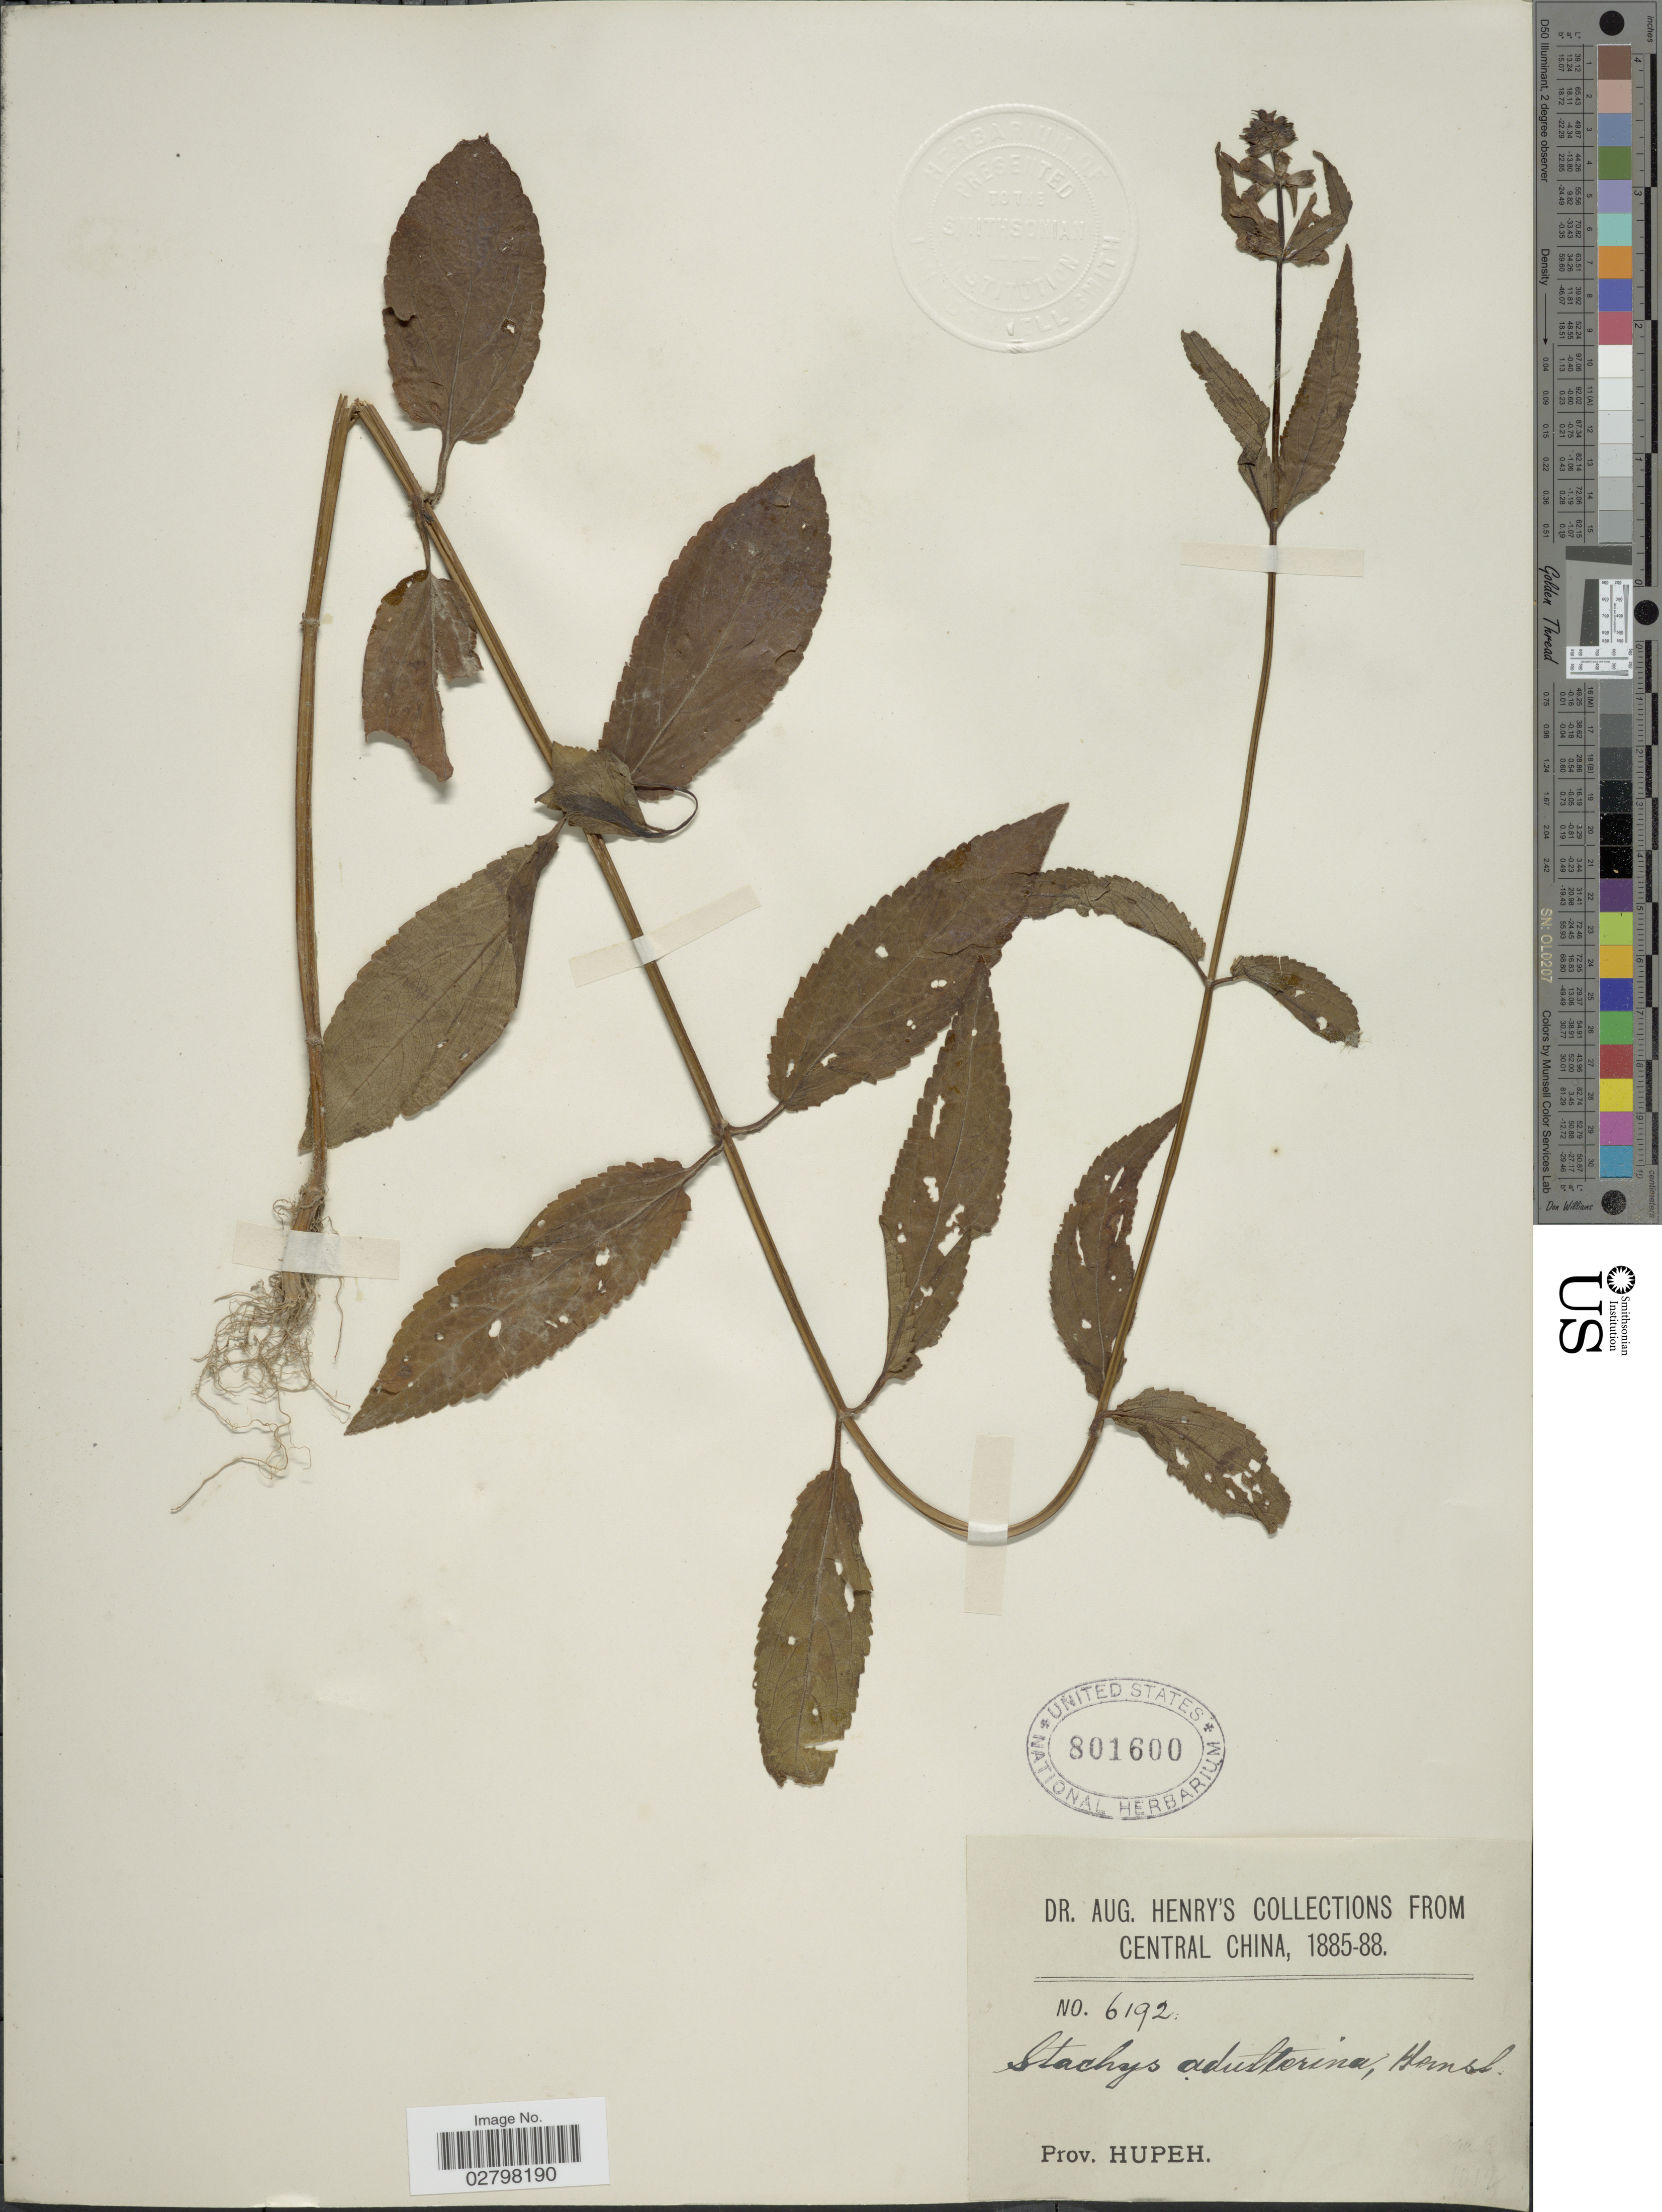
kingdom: Plantae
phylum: Tracheophyta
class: Magnoliopsida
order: Lamiales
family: Lamiaceae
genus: Stachys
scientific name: Stachys adulterina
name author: Hemsl.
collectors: A. Henry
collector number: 6192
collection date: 1885/1888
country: China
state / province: Hubei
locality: Central China. Prov. Hupeh.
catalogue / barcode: US 801600